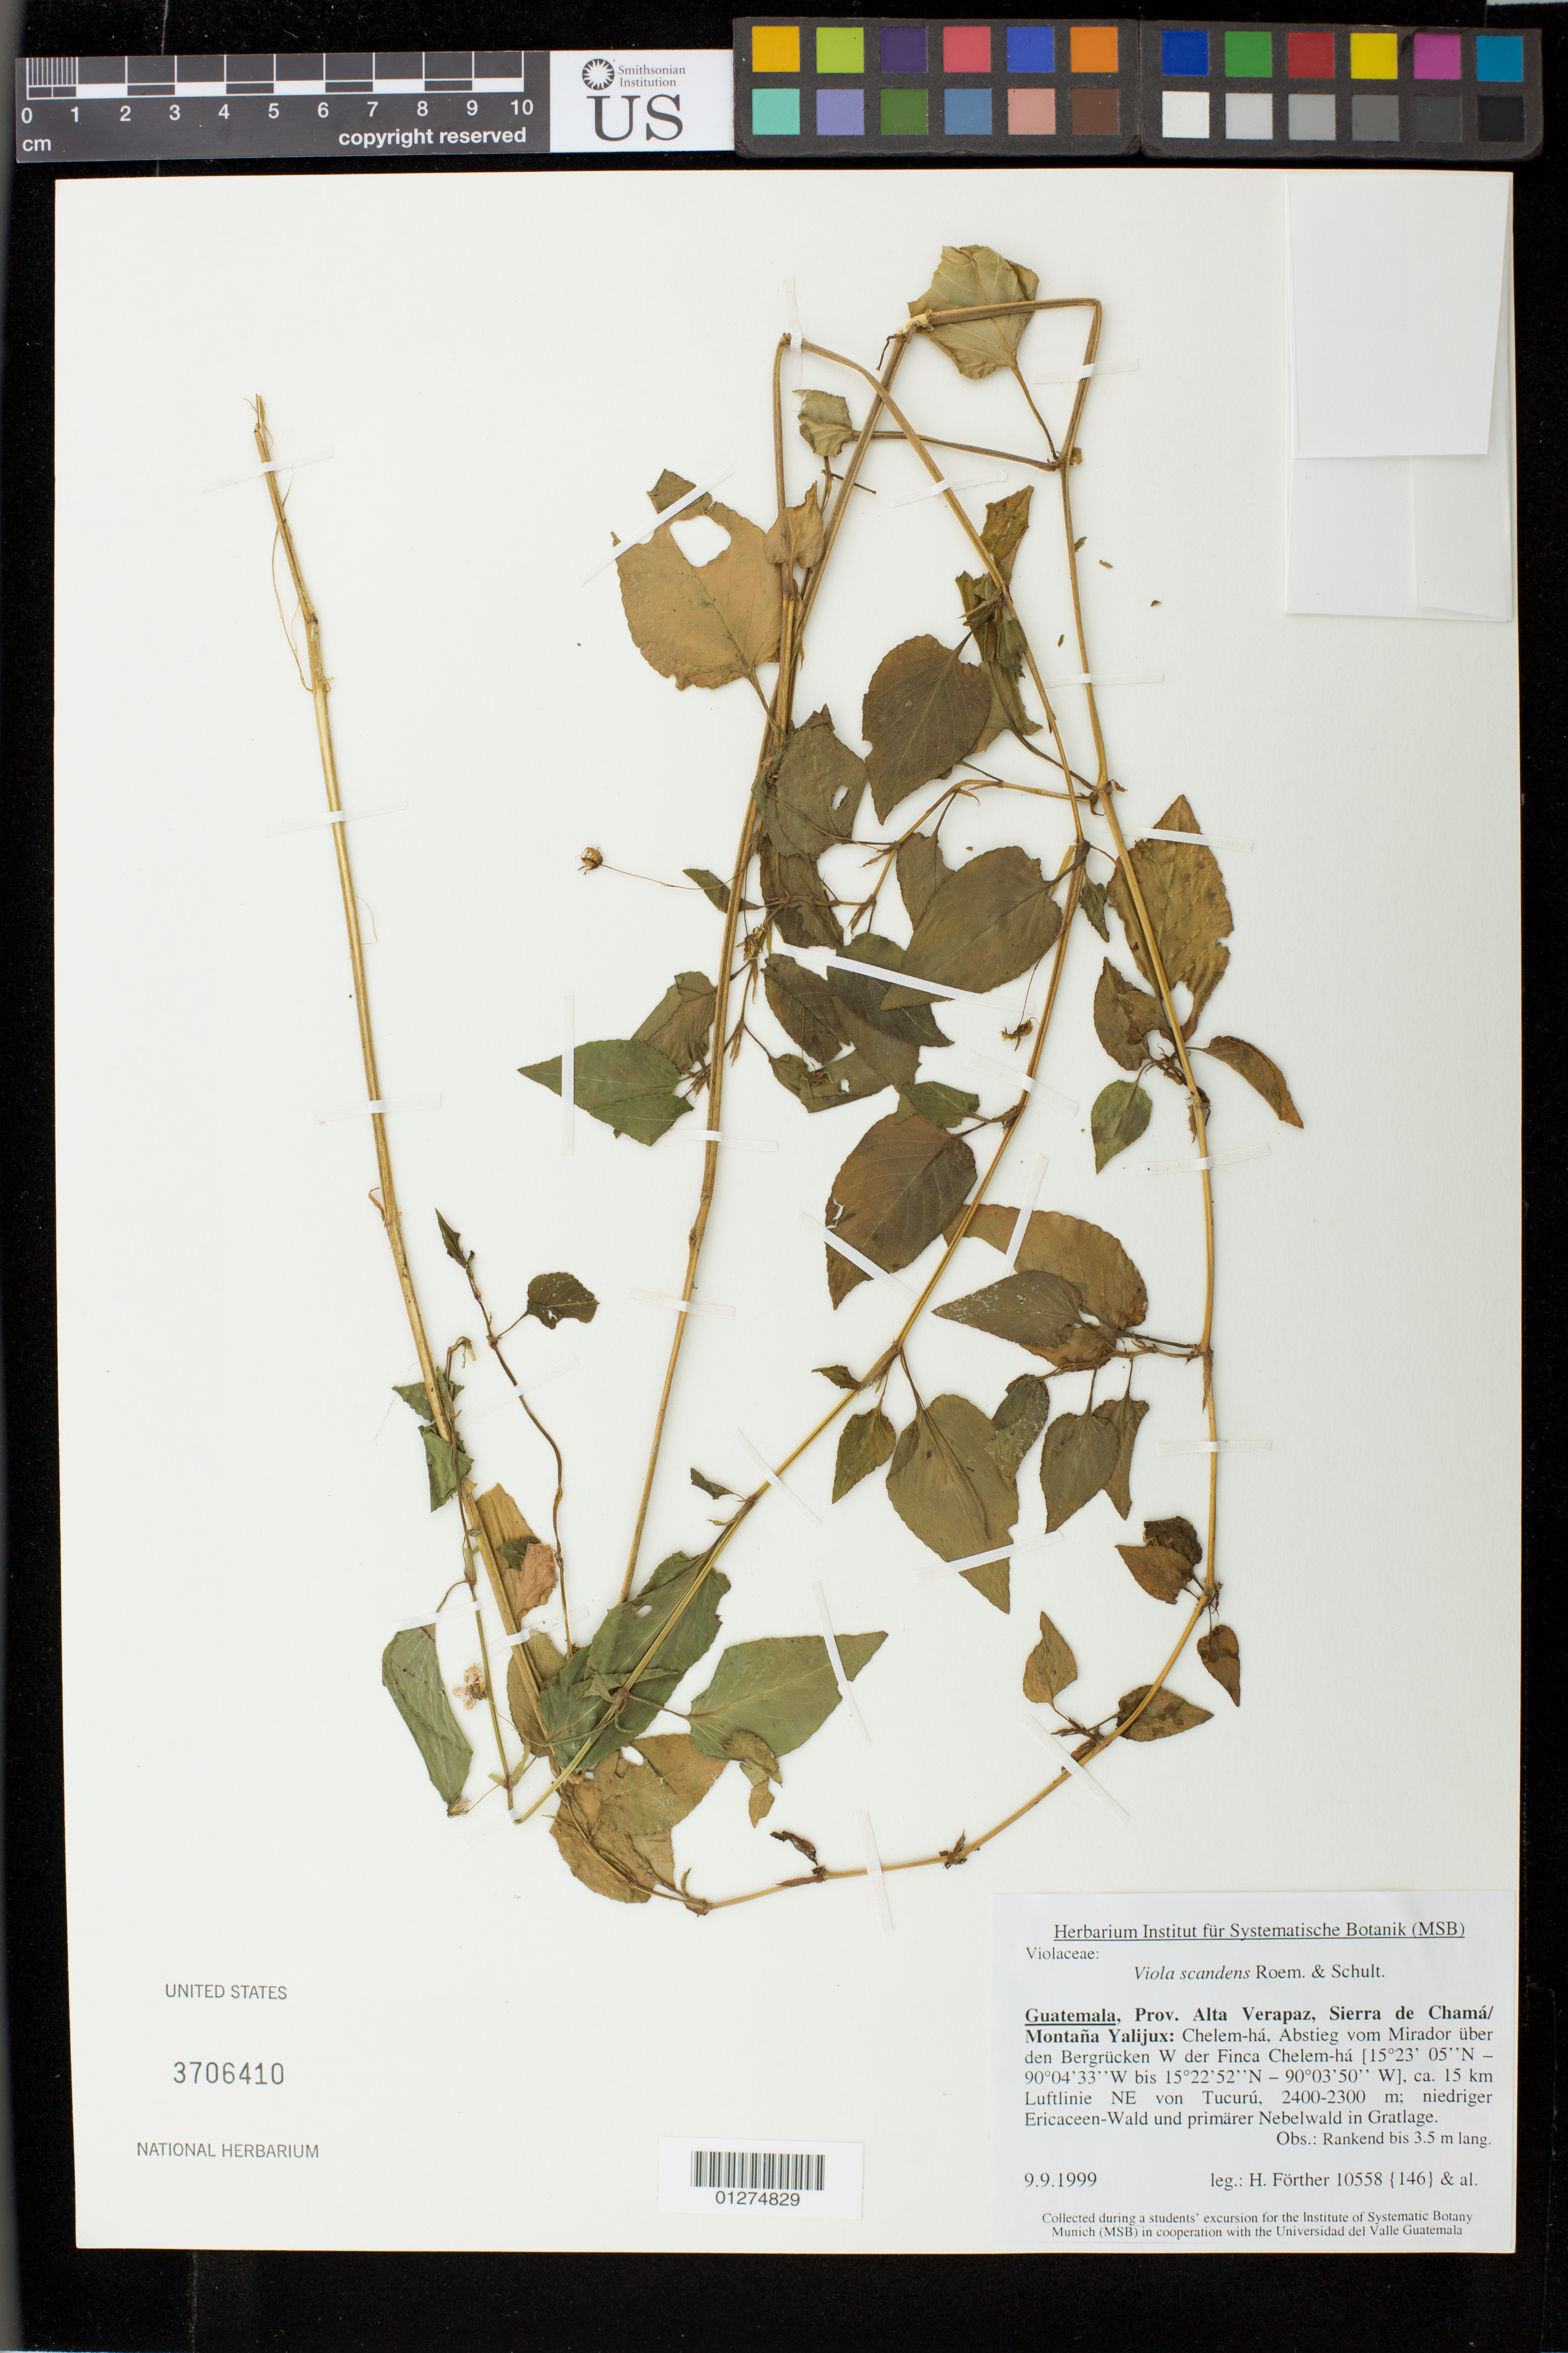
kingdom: Plantae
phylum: Tracheophyta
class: Magnoliopsida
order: Malpighiales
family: Violaceae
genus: Viola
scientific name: Viola scandens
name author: Humb. & Bonpl. ex Schult.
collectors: H. Förther et al.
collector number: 10558 {146}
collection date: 1999-09-09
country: Guatemala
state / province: Alta Verapaz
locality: Sierra de Chama/Montana Yalijux: Chelem-ha, Abstieg vom Mirador uber den Bergrucken W der Finca Chelem-ha, ca. 15 km Luftlinie NE von Tucuru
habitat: niedriger Ericaceen-Wald und primarer Nebelwald in Gratlage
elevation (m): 2400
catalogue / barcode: US 3706410